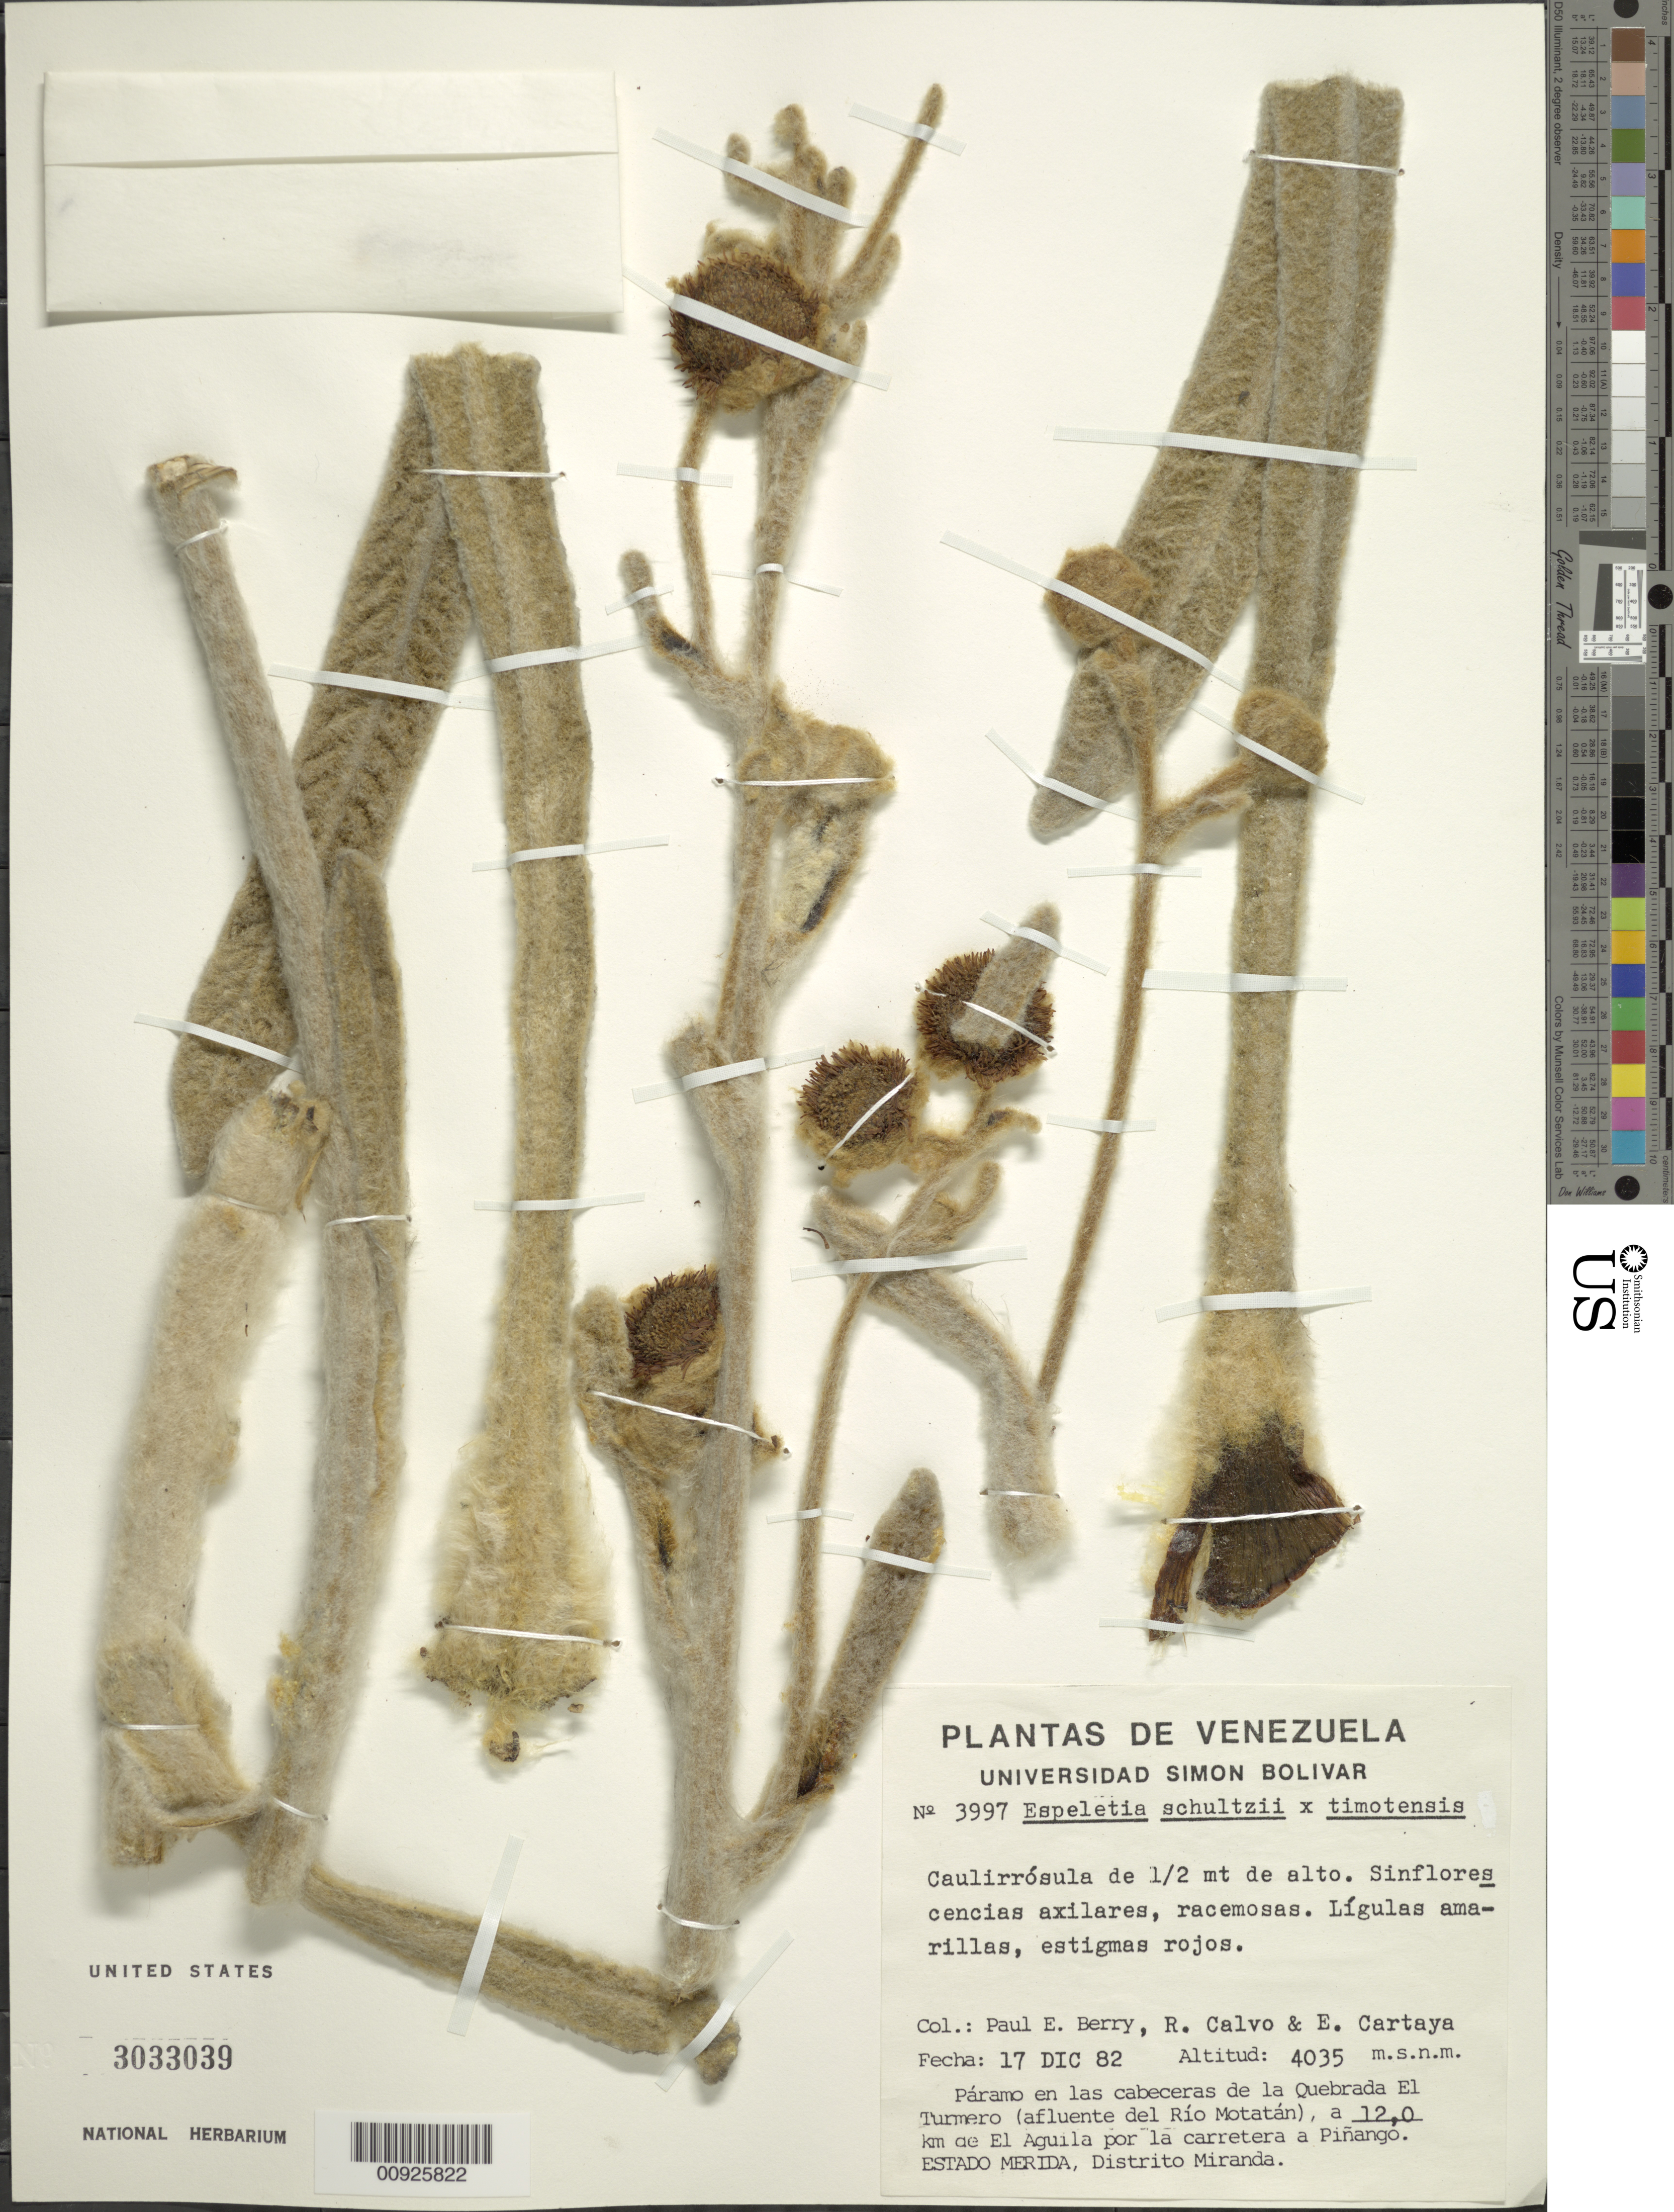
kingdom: Plantae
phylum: Tracheophyta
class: Magnoliopsida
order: Asterales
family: Asteraceae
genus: Espeletia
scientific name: Espeletia schultzii x E. timotensis Cuatrec.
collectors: P. E. Berry, R. Calvo & E. Cartaya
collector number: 3997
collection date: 1982-12-17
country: Venezuela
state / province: Mérida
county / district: Miranda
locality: Páramo en las cabeceras de la Quebrada El Turmero (afluentes del Río Motatán), a 12 km de El Aguila por la carretera a Piñango.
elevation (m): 4035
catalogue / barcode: US 3033039